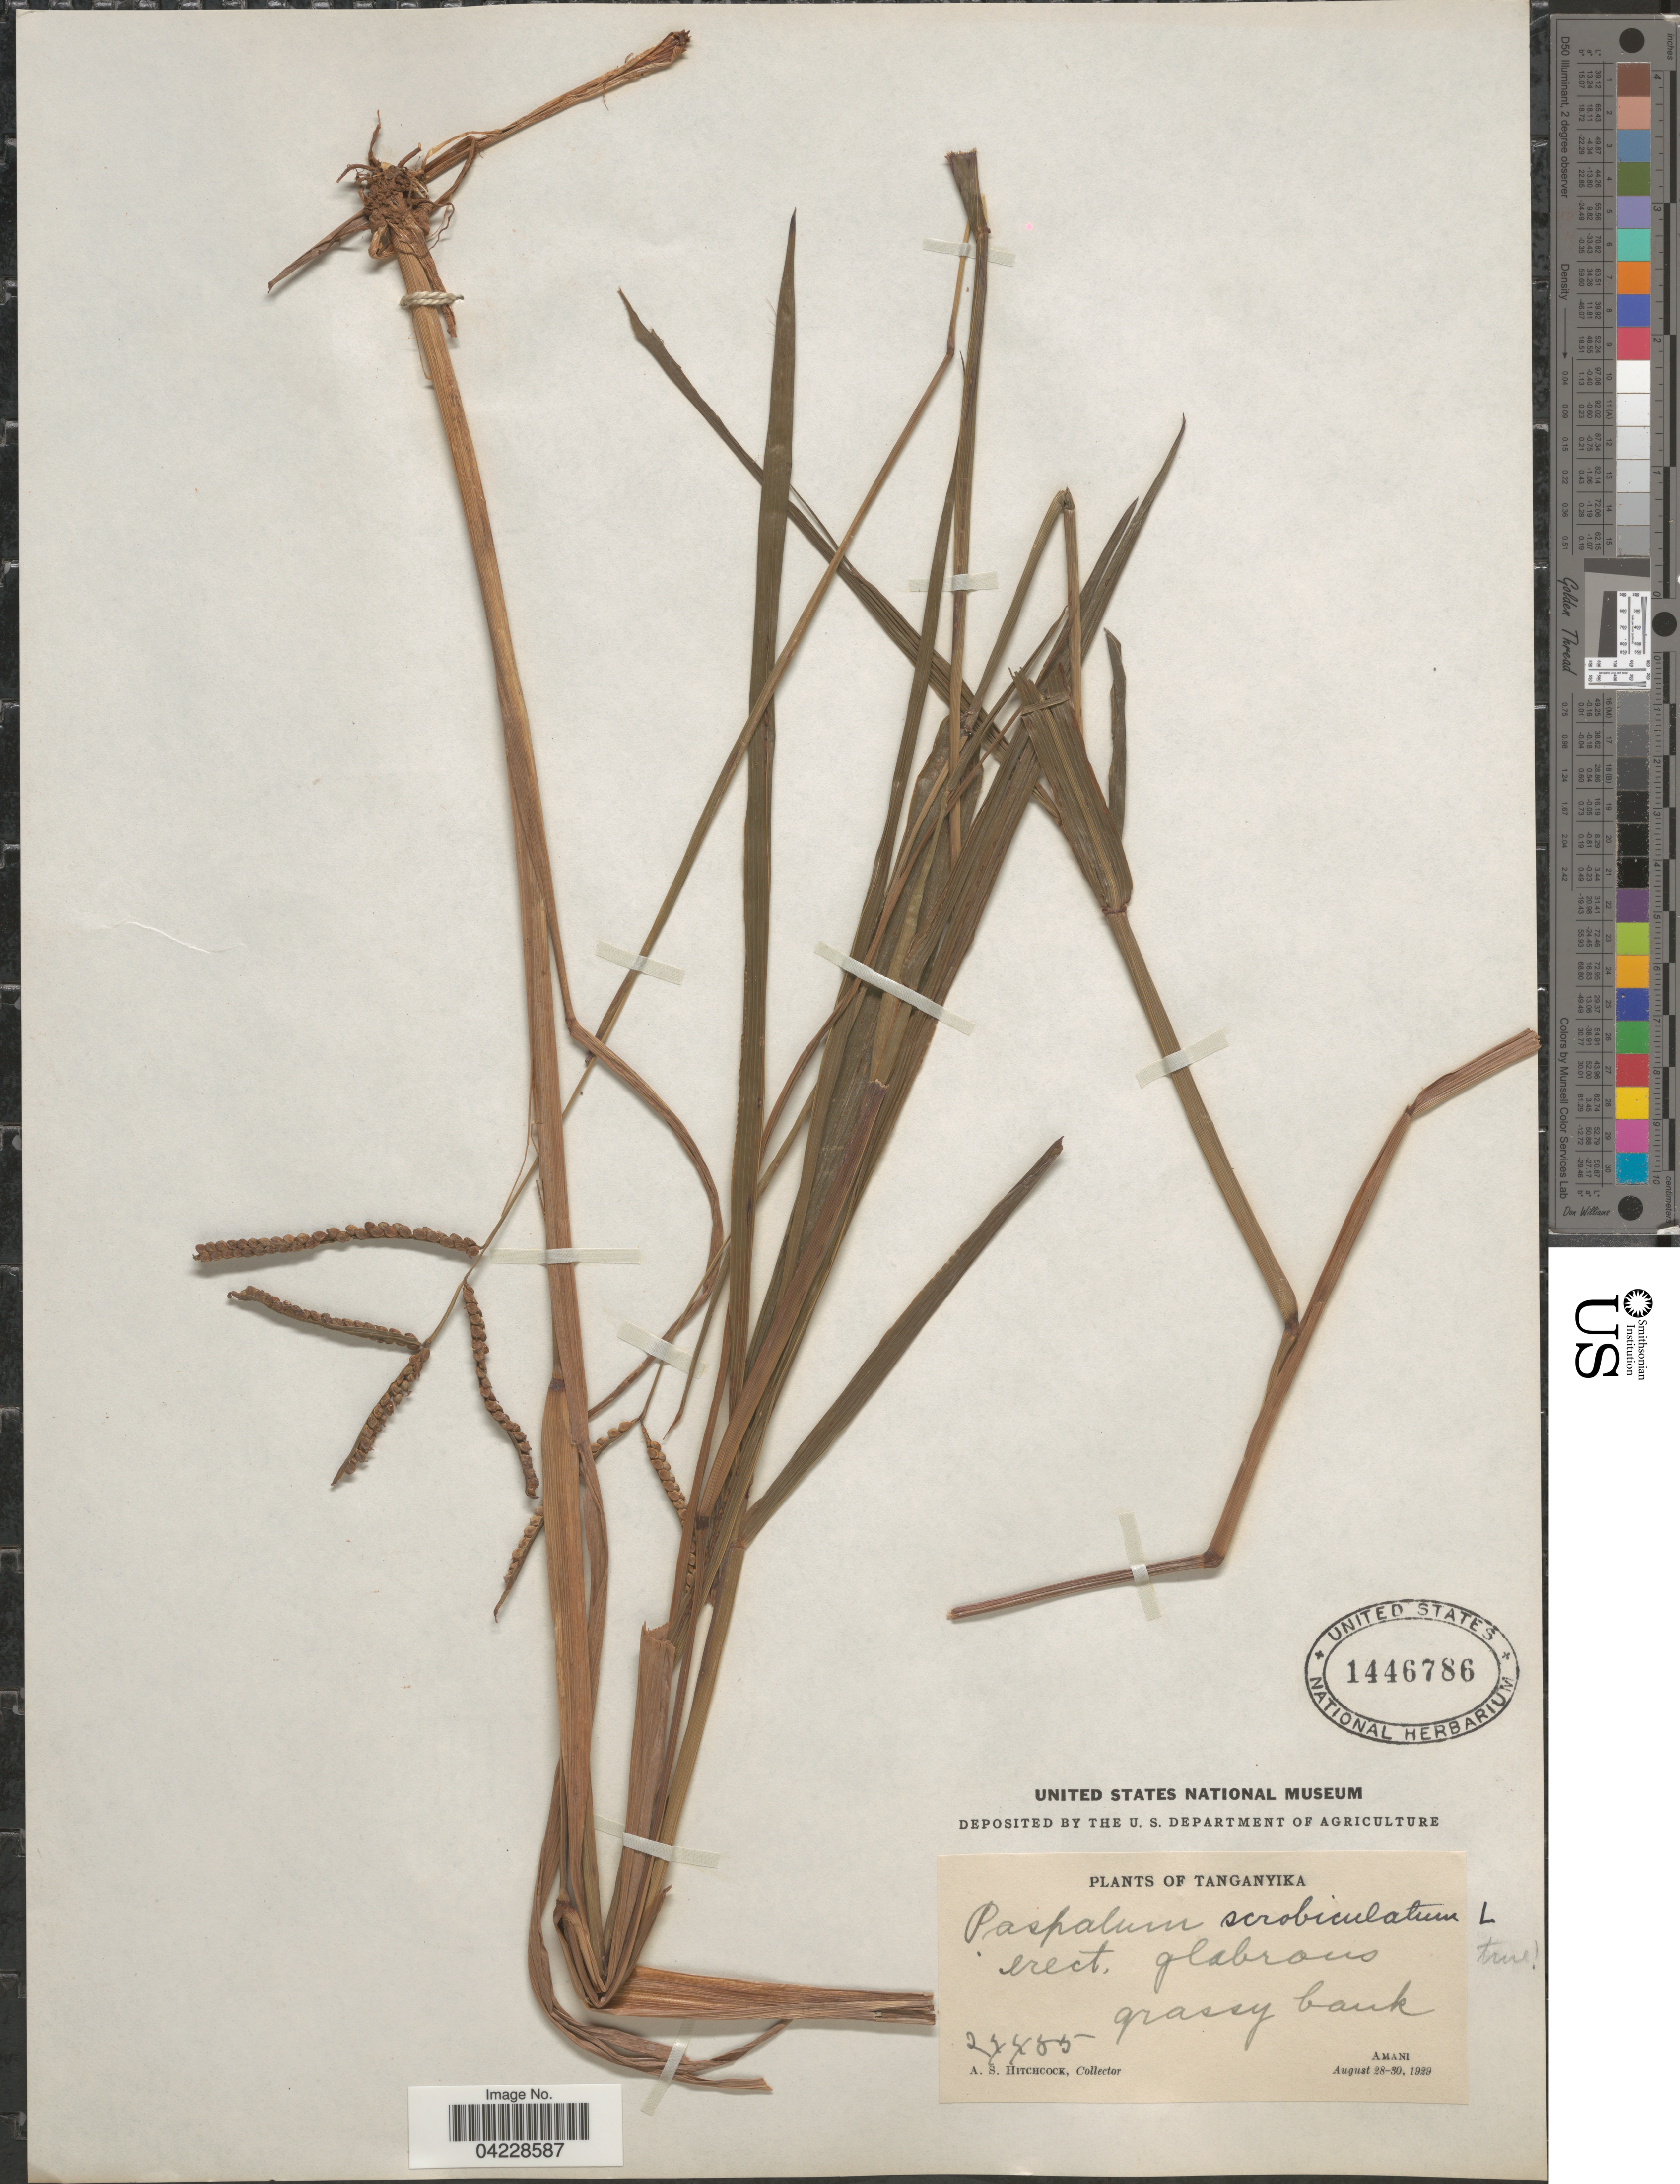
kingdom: Plantae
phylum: Tracheophyta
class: Liliopsida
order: Poales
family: Poaceae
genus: Paspalum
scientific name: Paspalum scrobiculatum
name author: L.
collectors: A. S. Hitchcock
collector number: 24485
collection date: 1929-08-28/1929-08-30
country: Tanzania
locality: Tanganyika. Grassy bank. Amani.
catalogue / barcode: US 1446786